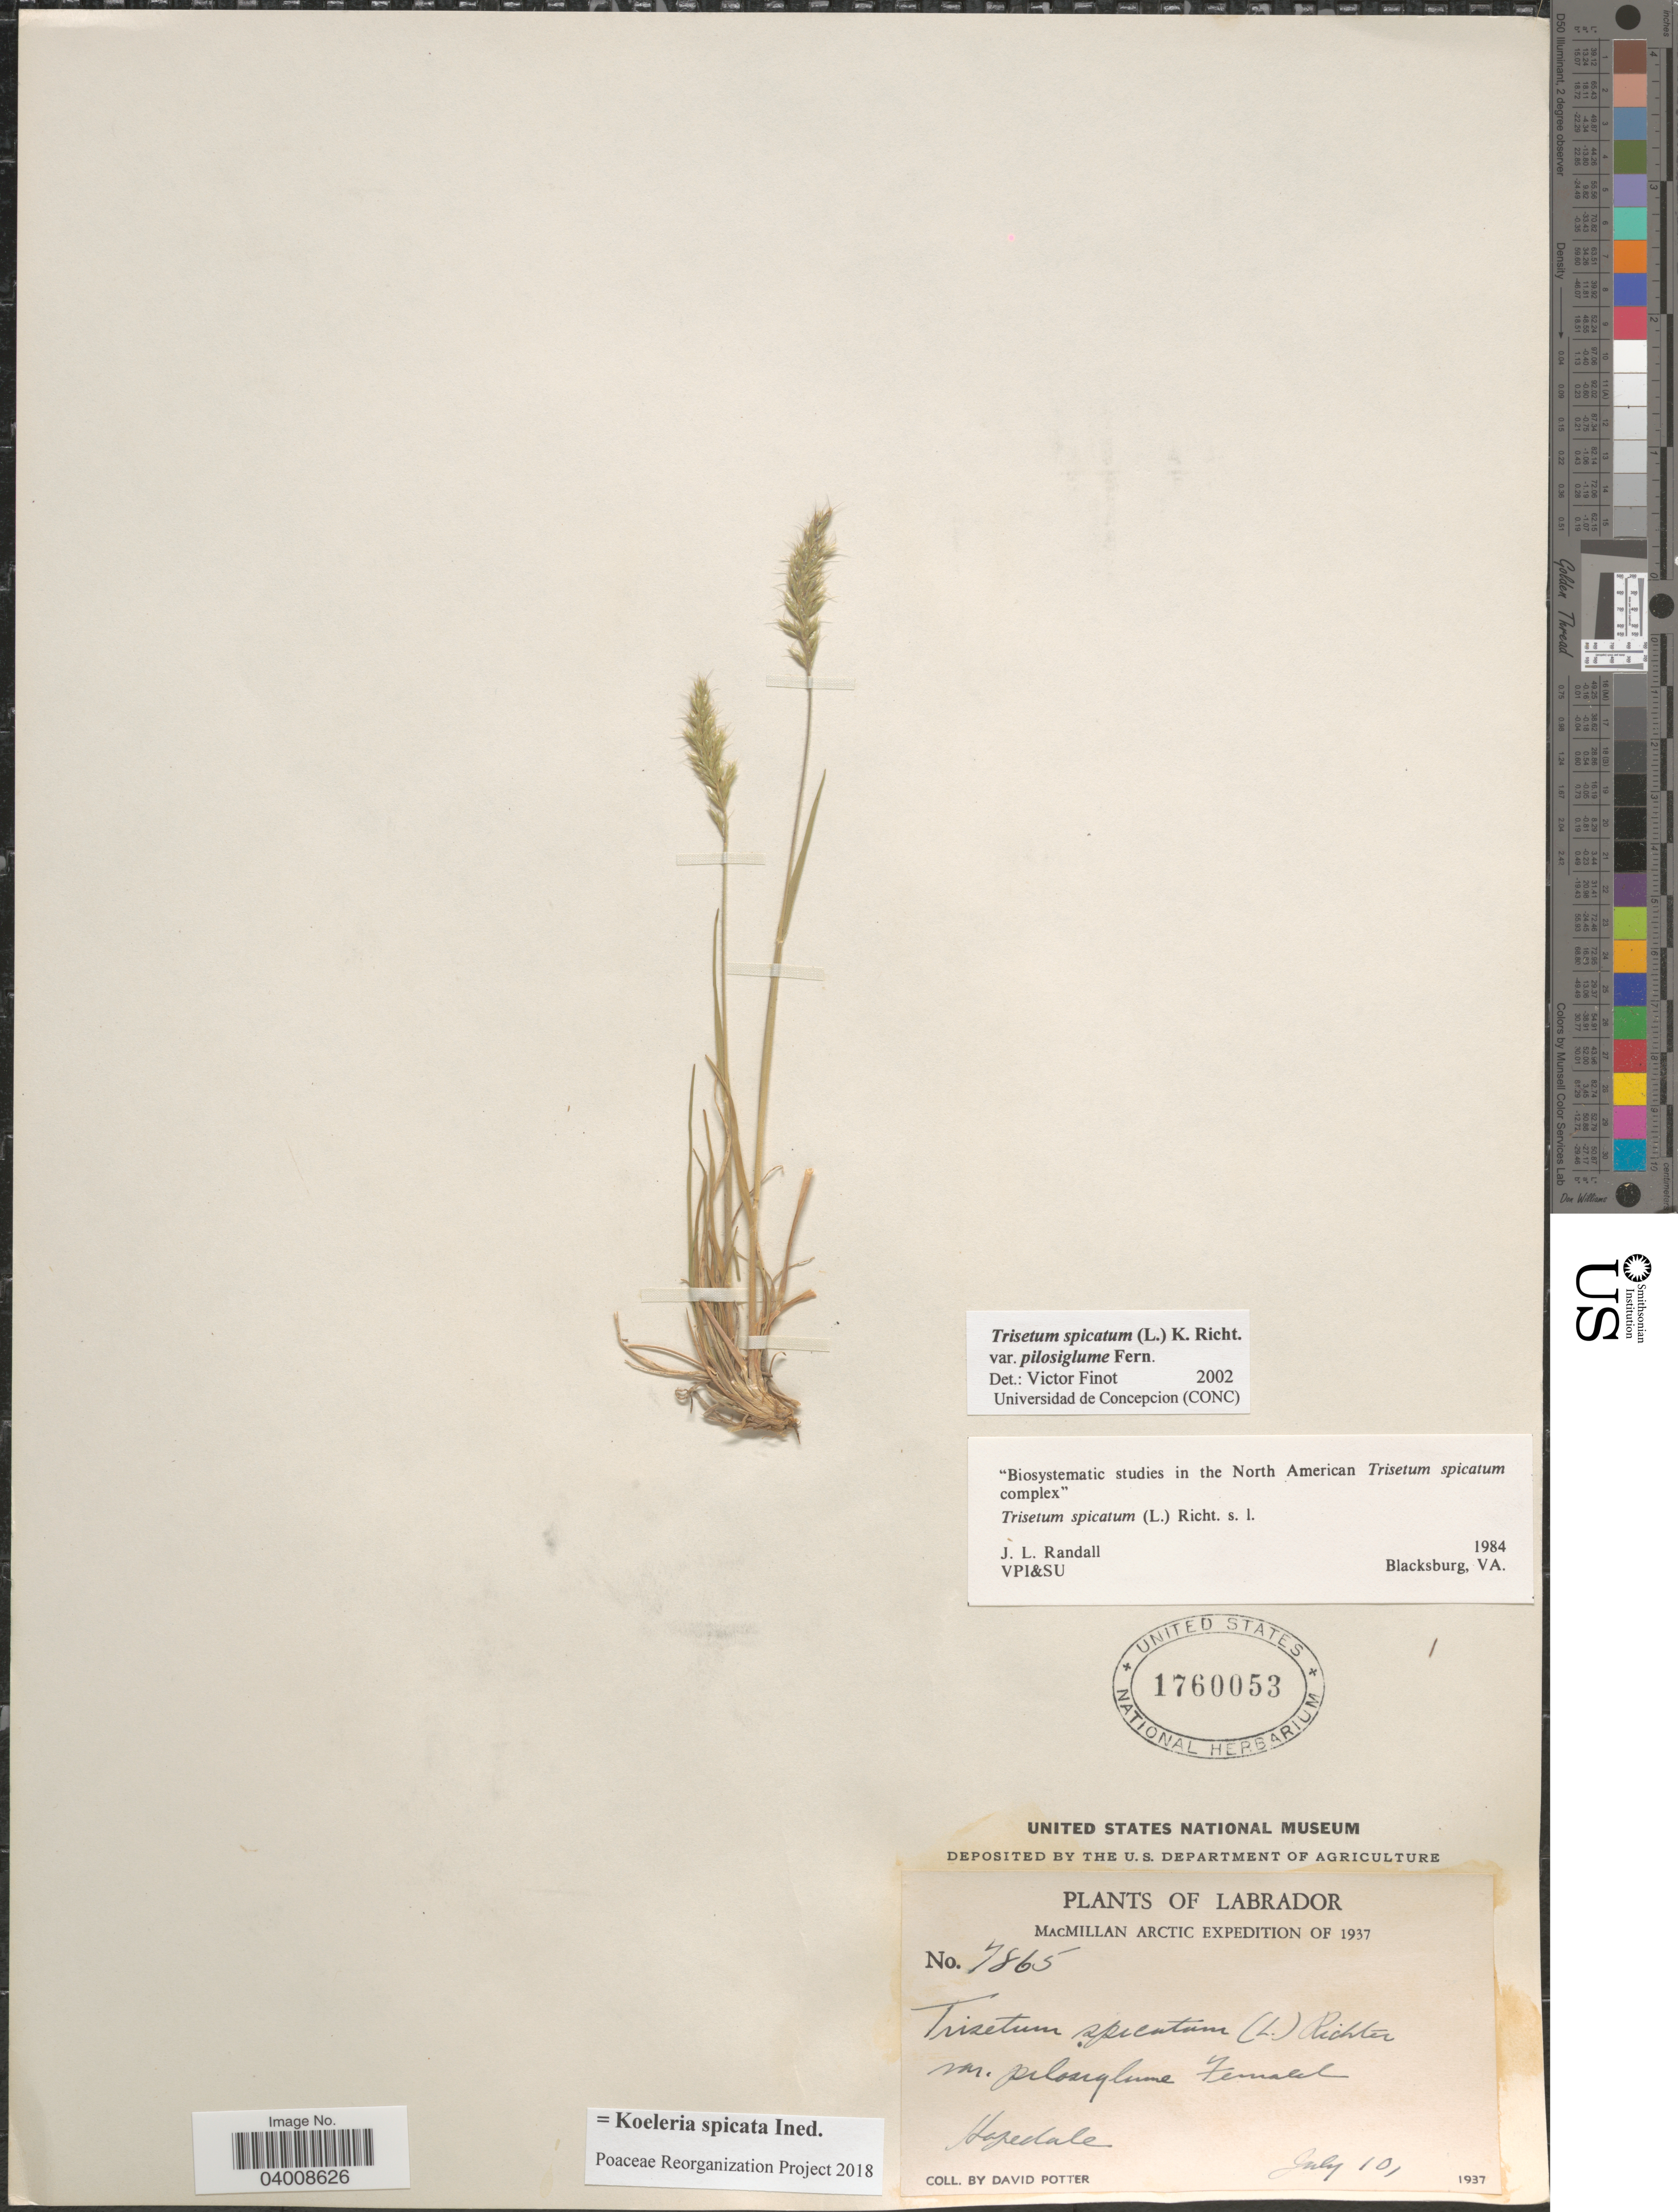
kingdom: Plantae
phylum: Tracheophyta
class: Liliopsida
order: Poales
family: Poaceae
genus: Koeleria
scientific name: Koeleria spicata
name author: (L.) Barberá et al.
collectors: D. Potter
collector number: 7865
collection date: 1937-07-10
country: Canada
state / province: Newfoundland and Labrador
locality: Labrador. Hopedale.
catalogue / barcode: US 1760053